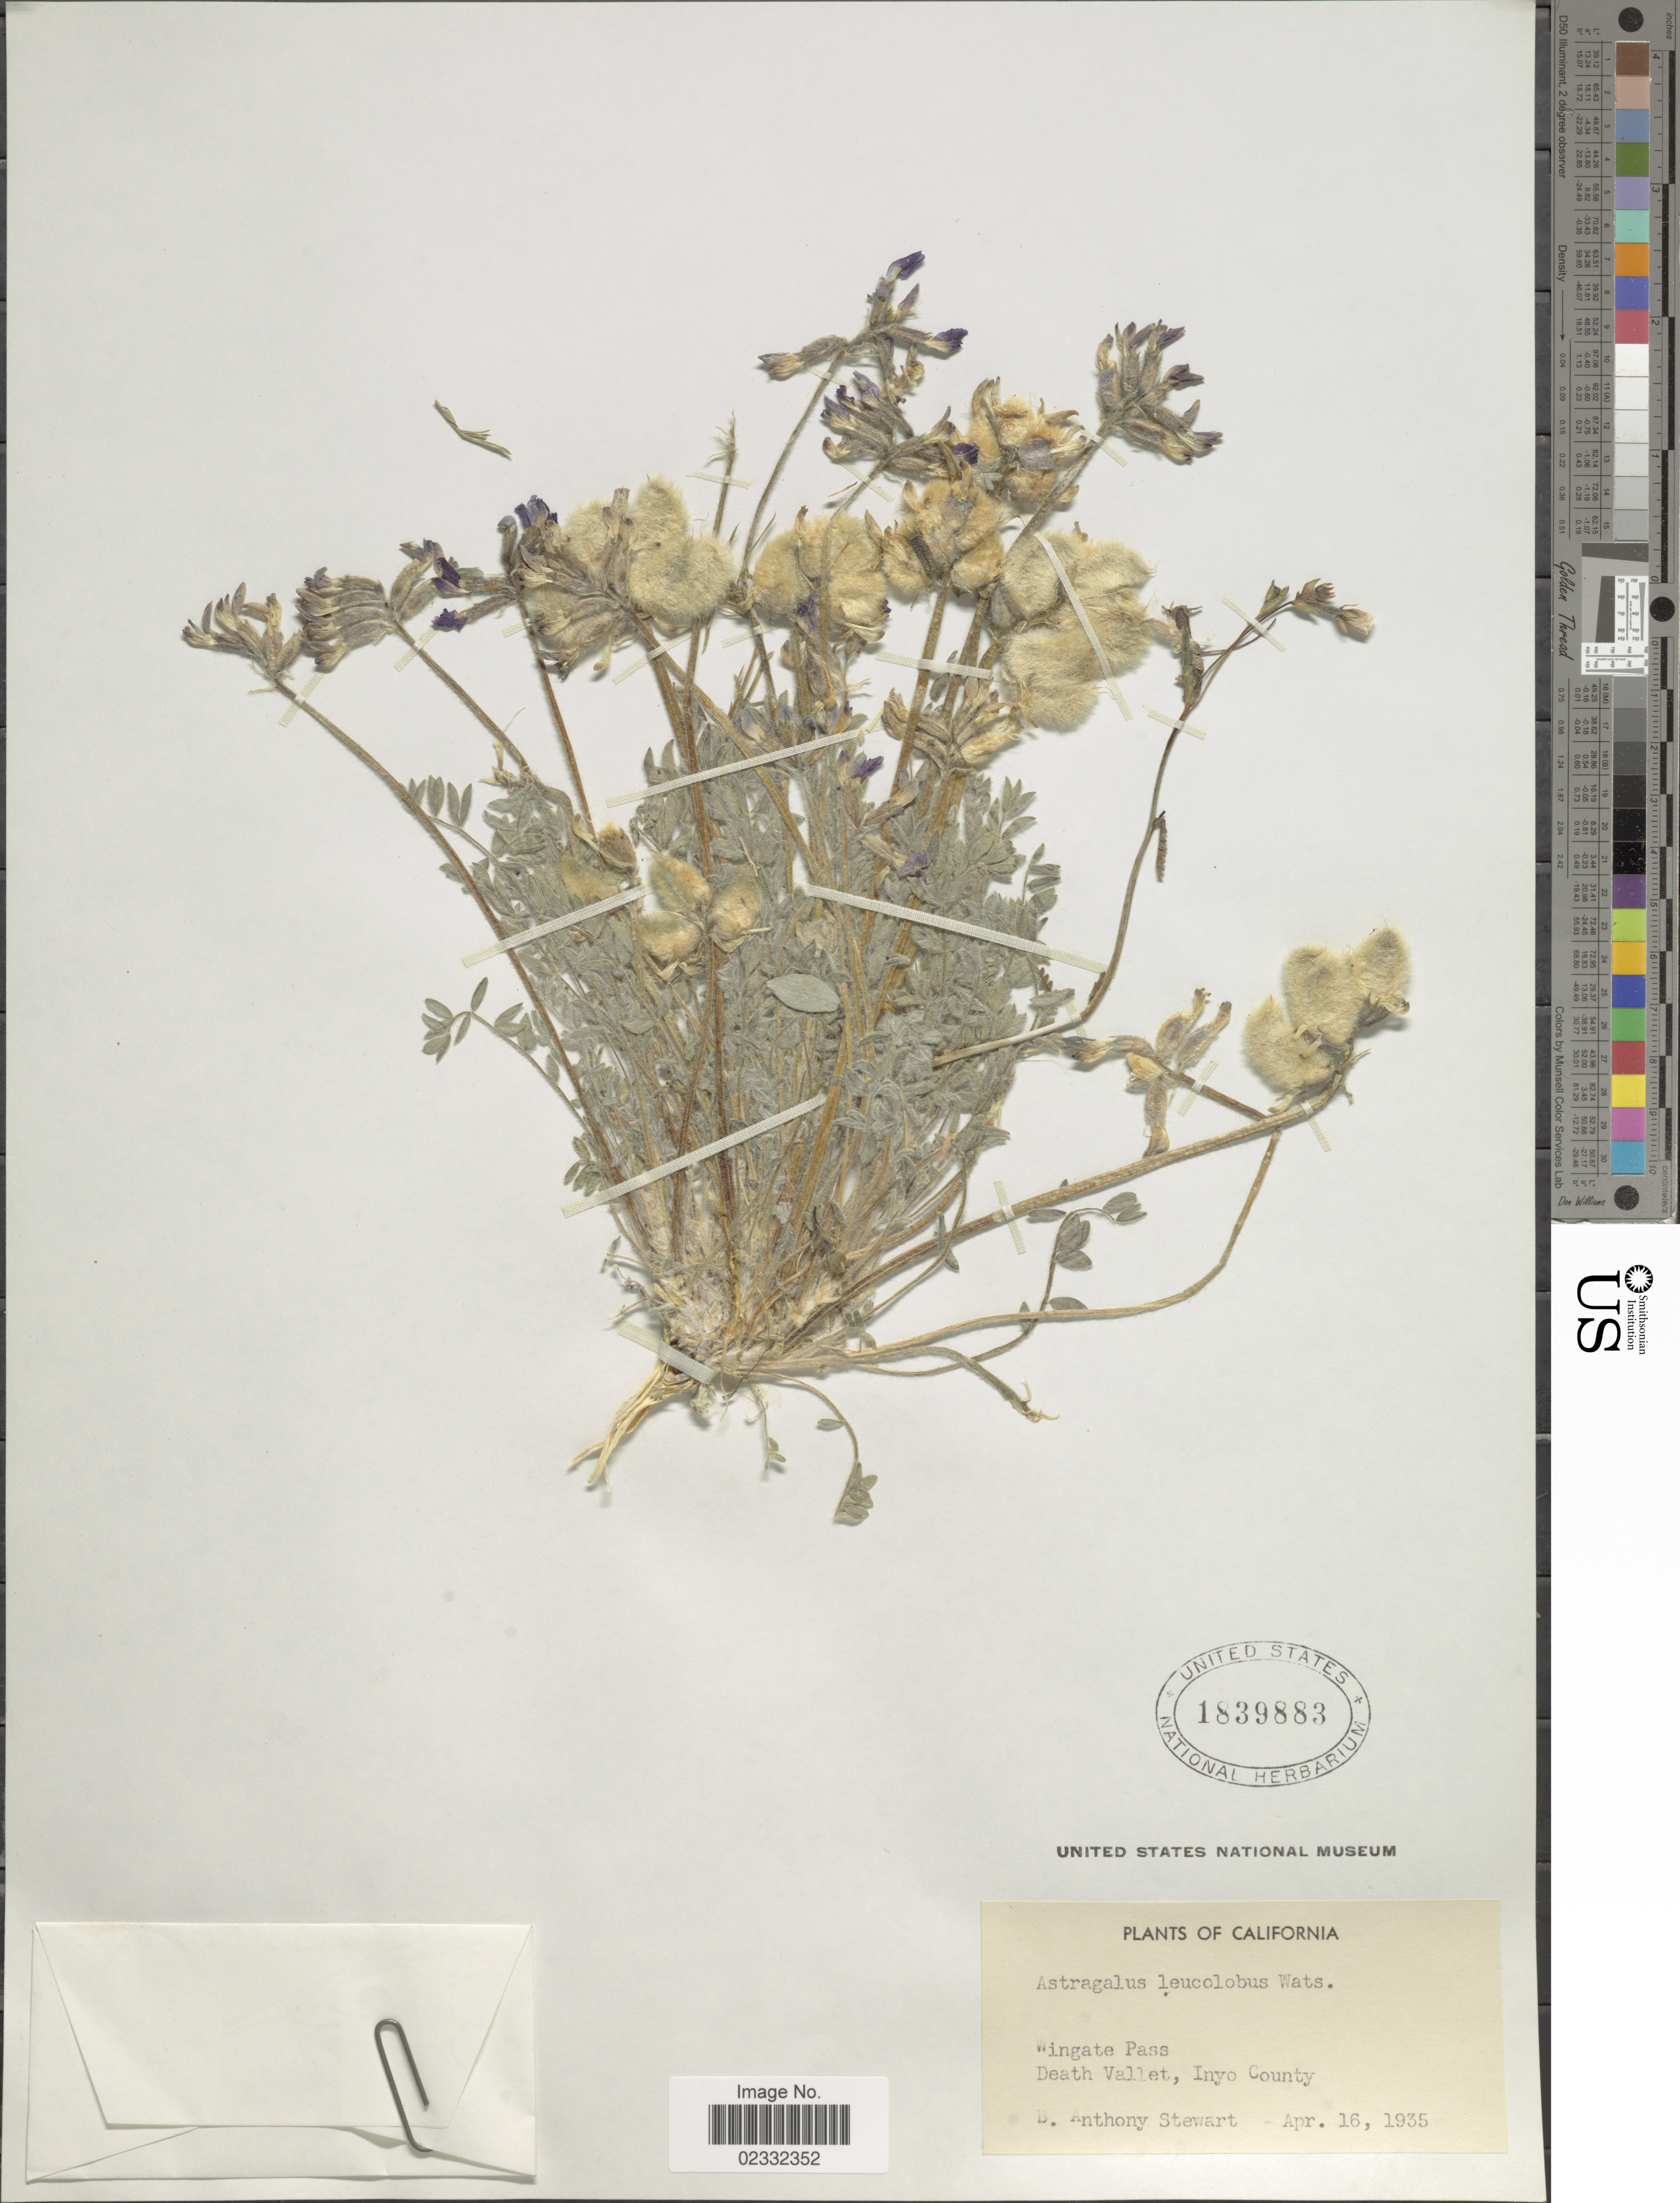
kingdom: Plantae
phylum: Tracheophyta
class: Magnoliopsida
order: Fabales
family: Fabaceae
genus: Astragalus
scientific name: Astragalus leucolobus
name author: S. Watson ex M.E. Jones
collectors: B. Stewart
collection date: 1935-04-16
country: United States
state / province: California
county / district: Inyo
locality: Wingate Pass, Death Vallet, Inyo County.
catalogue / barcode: US 1839883